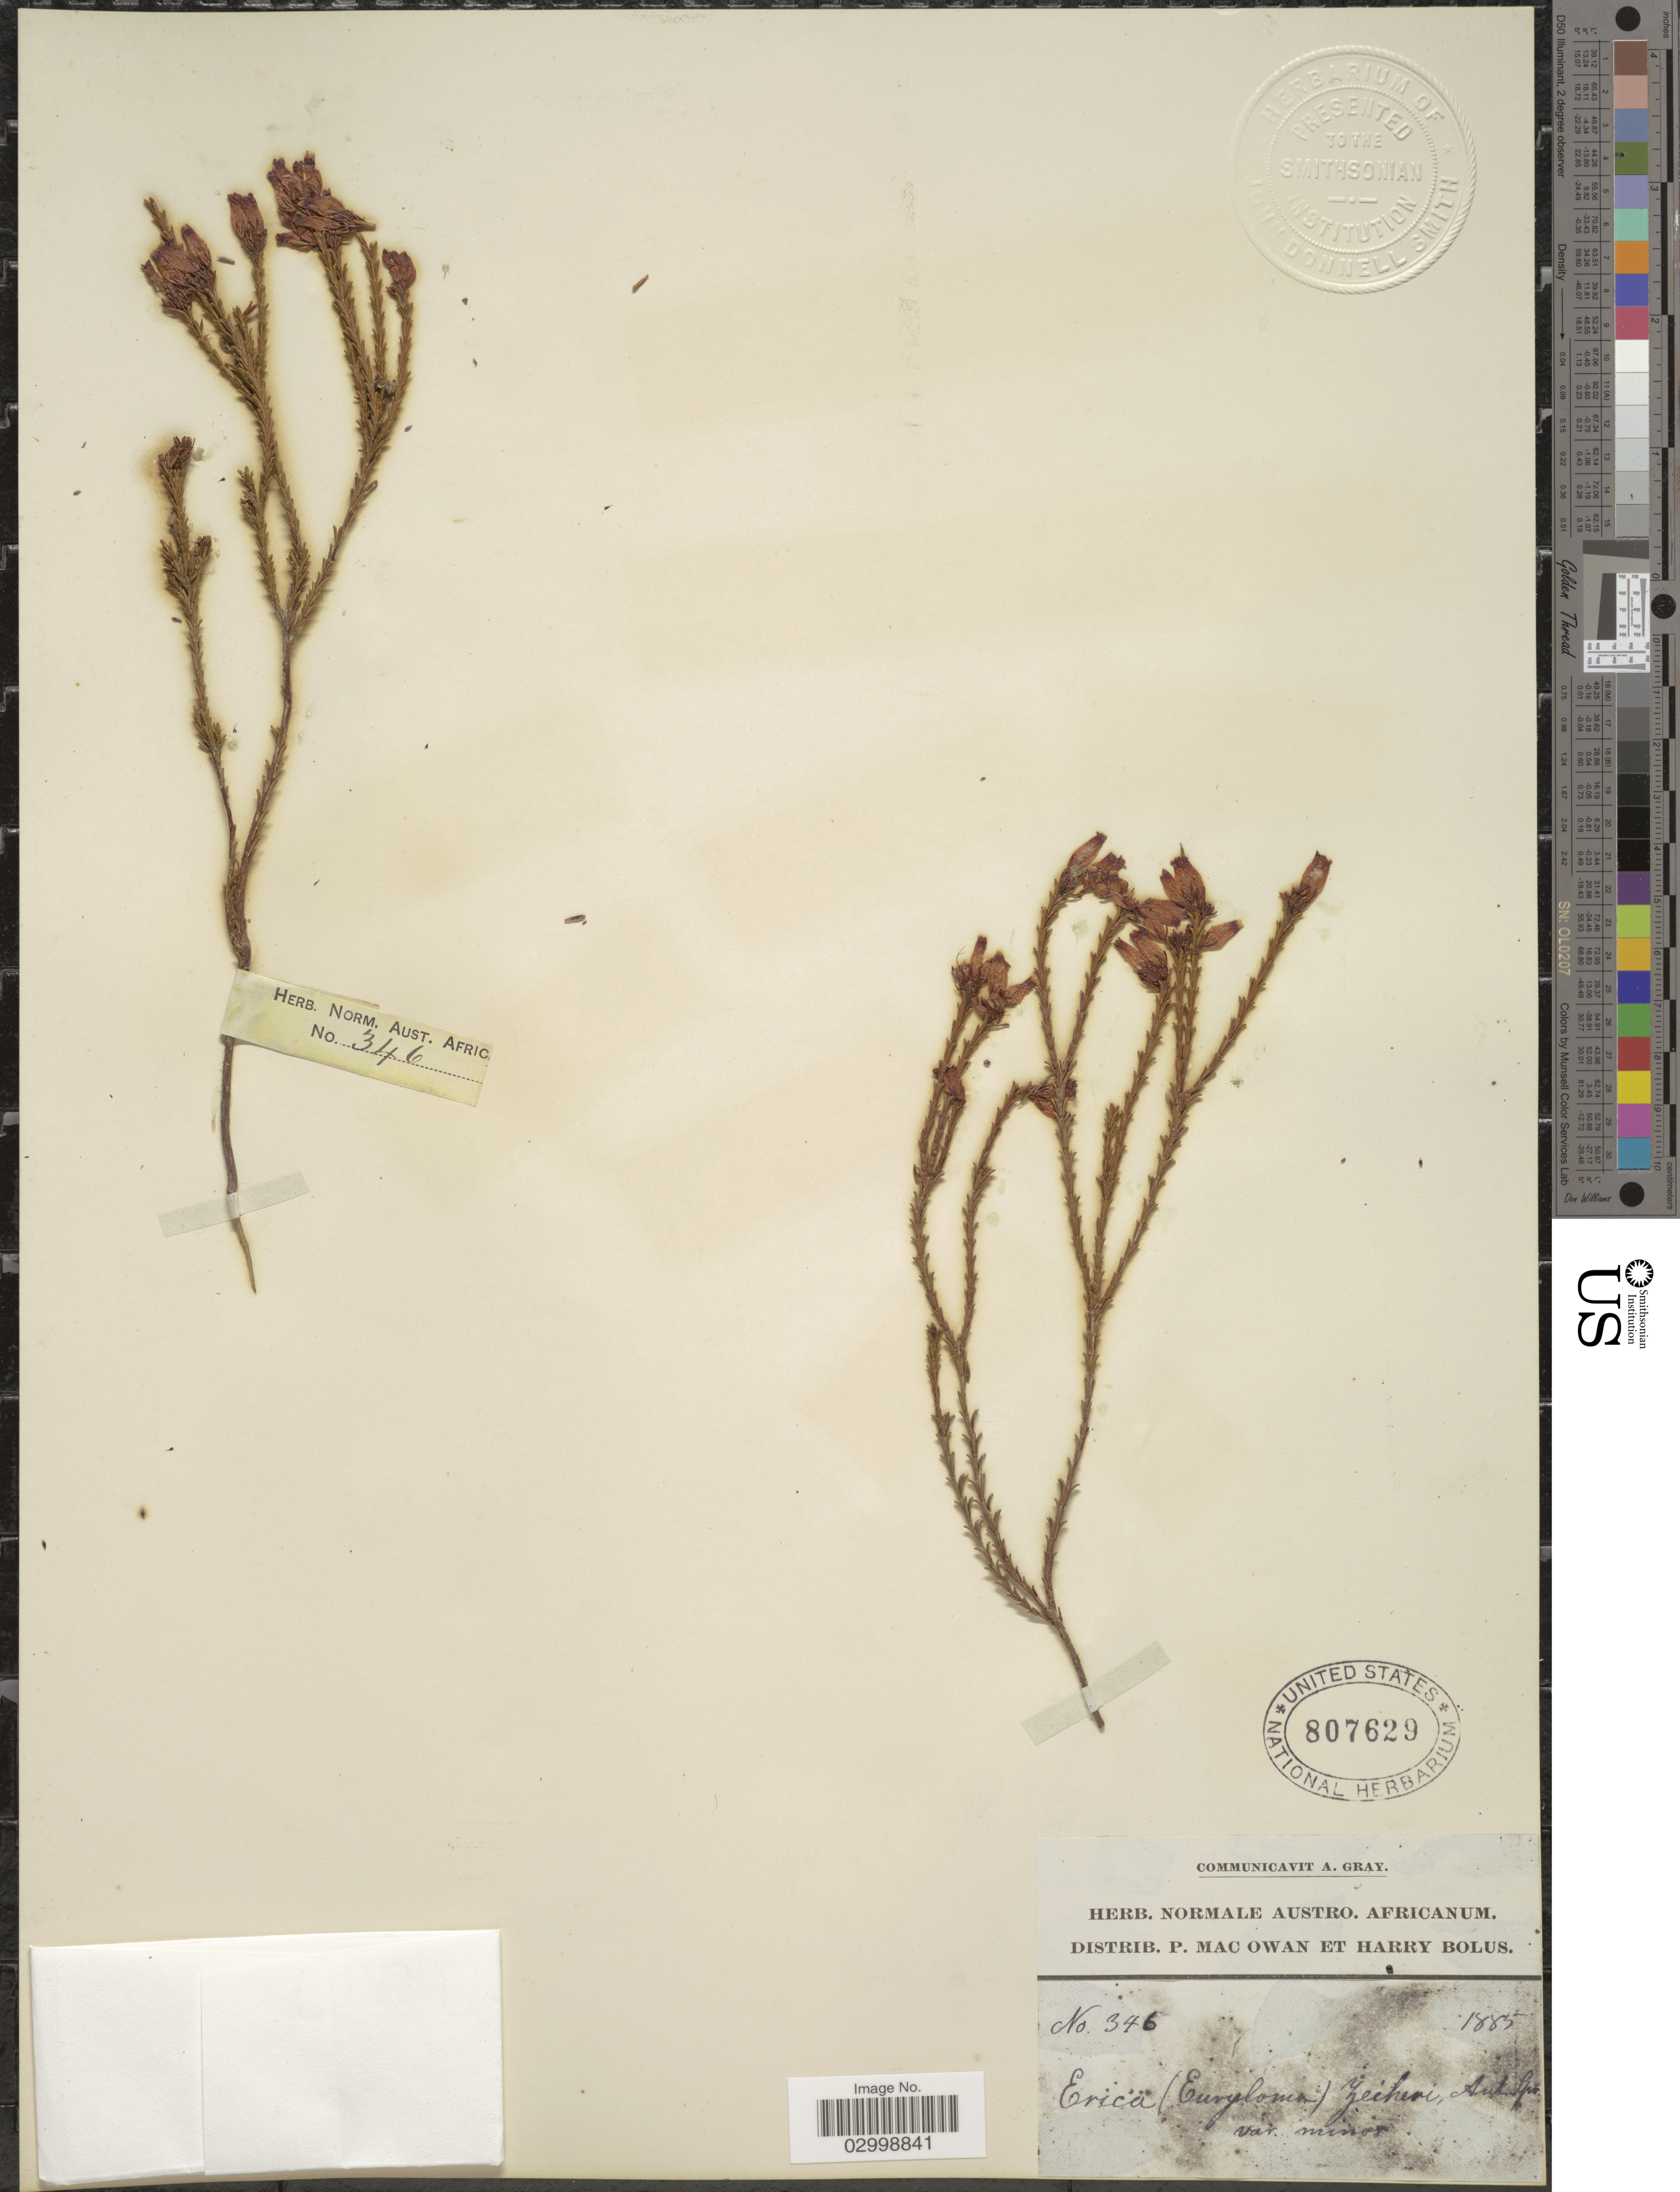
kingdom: Plantae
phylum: Tracheophyta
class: Magnoliopsida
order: Ericales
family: Ericaceae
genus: Erica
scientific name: Erica zeyheri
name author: Bartl.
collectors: P. MacOwan & H. Bolus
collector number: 346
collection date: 1885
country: South Africa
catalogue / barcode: US 807629